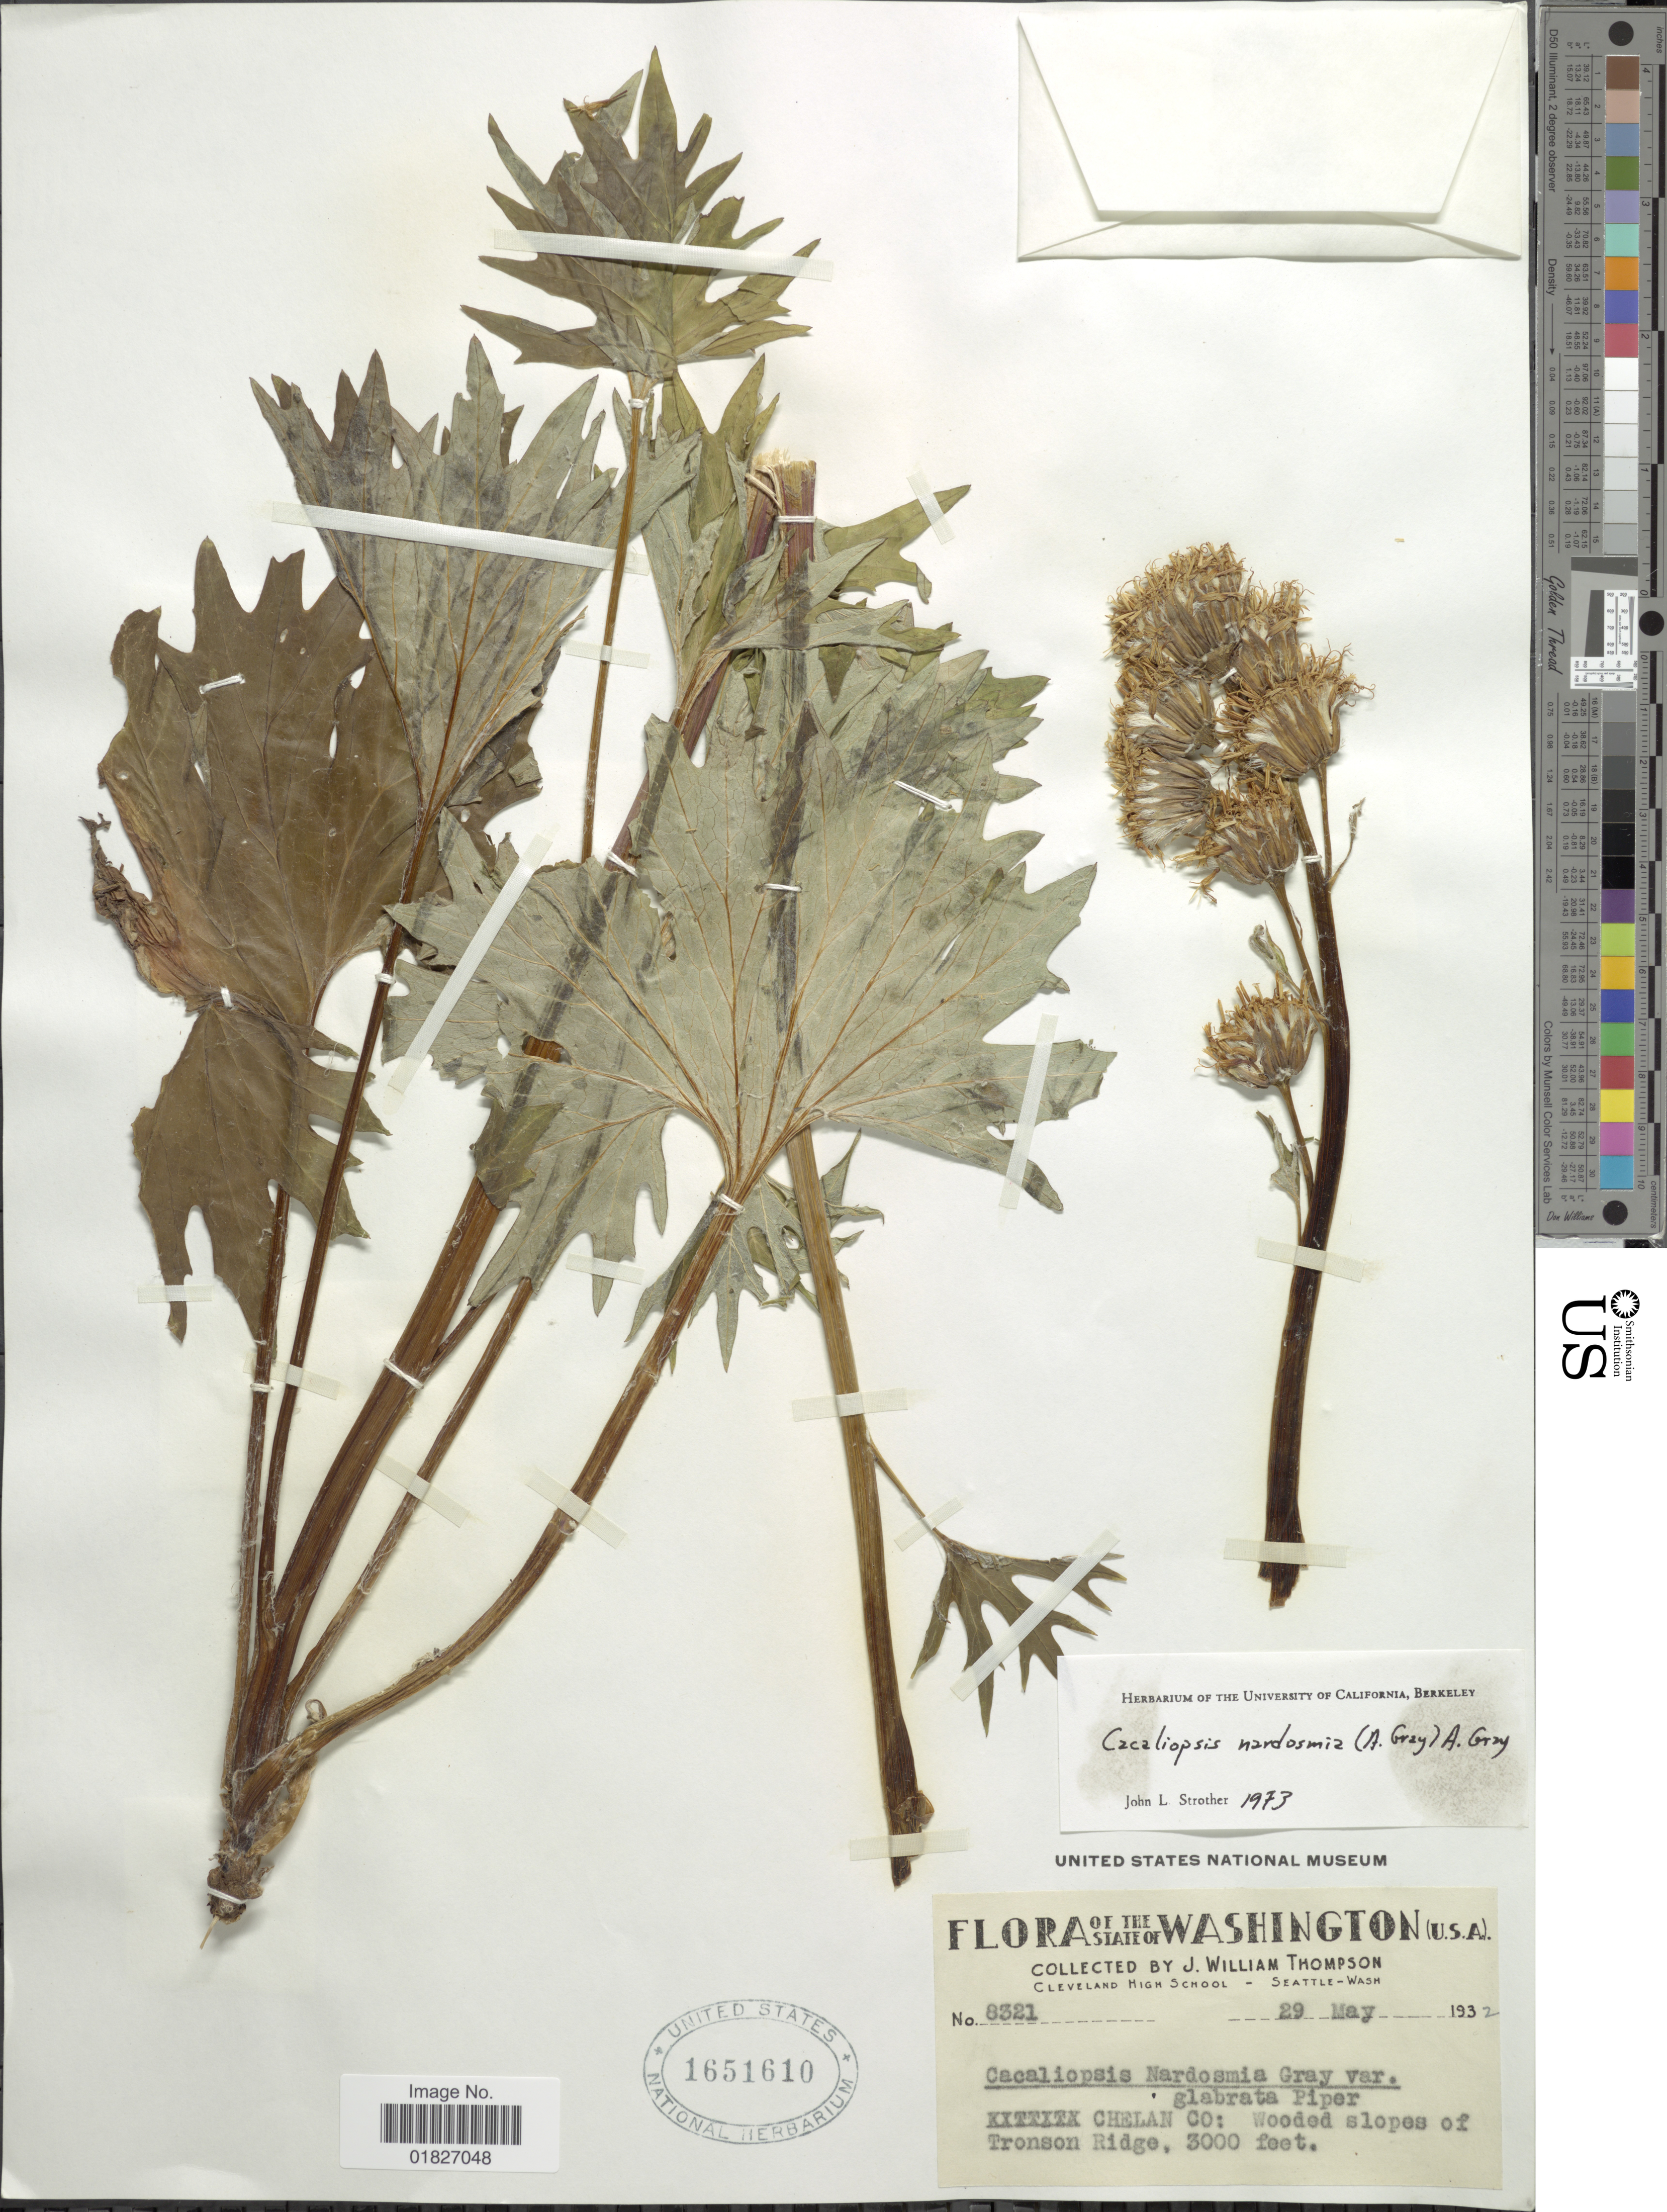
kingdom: Plantae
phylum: Tracheophyta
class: Magnoliopsida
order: Asterales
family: Asteraceae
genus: Cacaliopsis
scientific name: Cacaliopsis nardosmia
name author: A. Gray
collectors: J. W. Thompson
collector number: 8321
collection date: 1932-05-29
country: United States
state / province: Washington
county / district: Chelan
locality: Chelan Co, slopes of Tronson Ridge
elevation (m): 914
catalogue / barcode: US 1651610